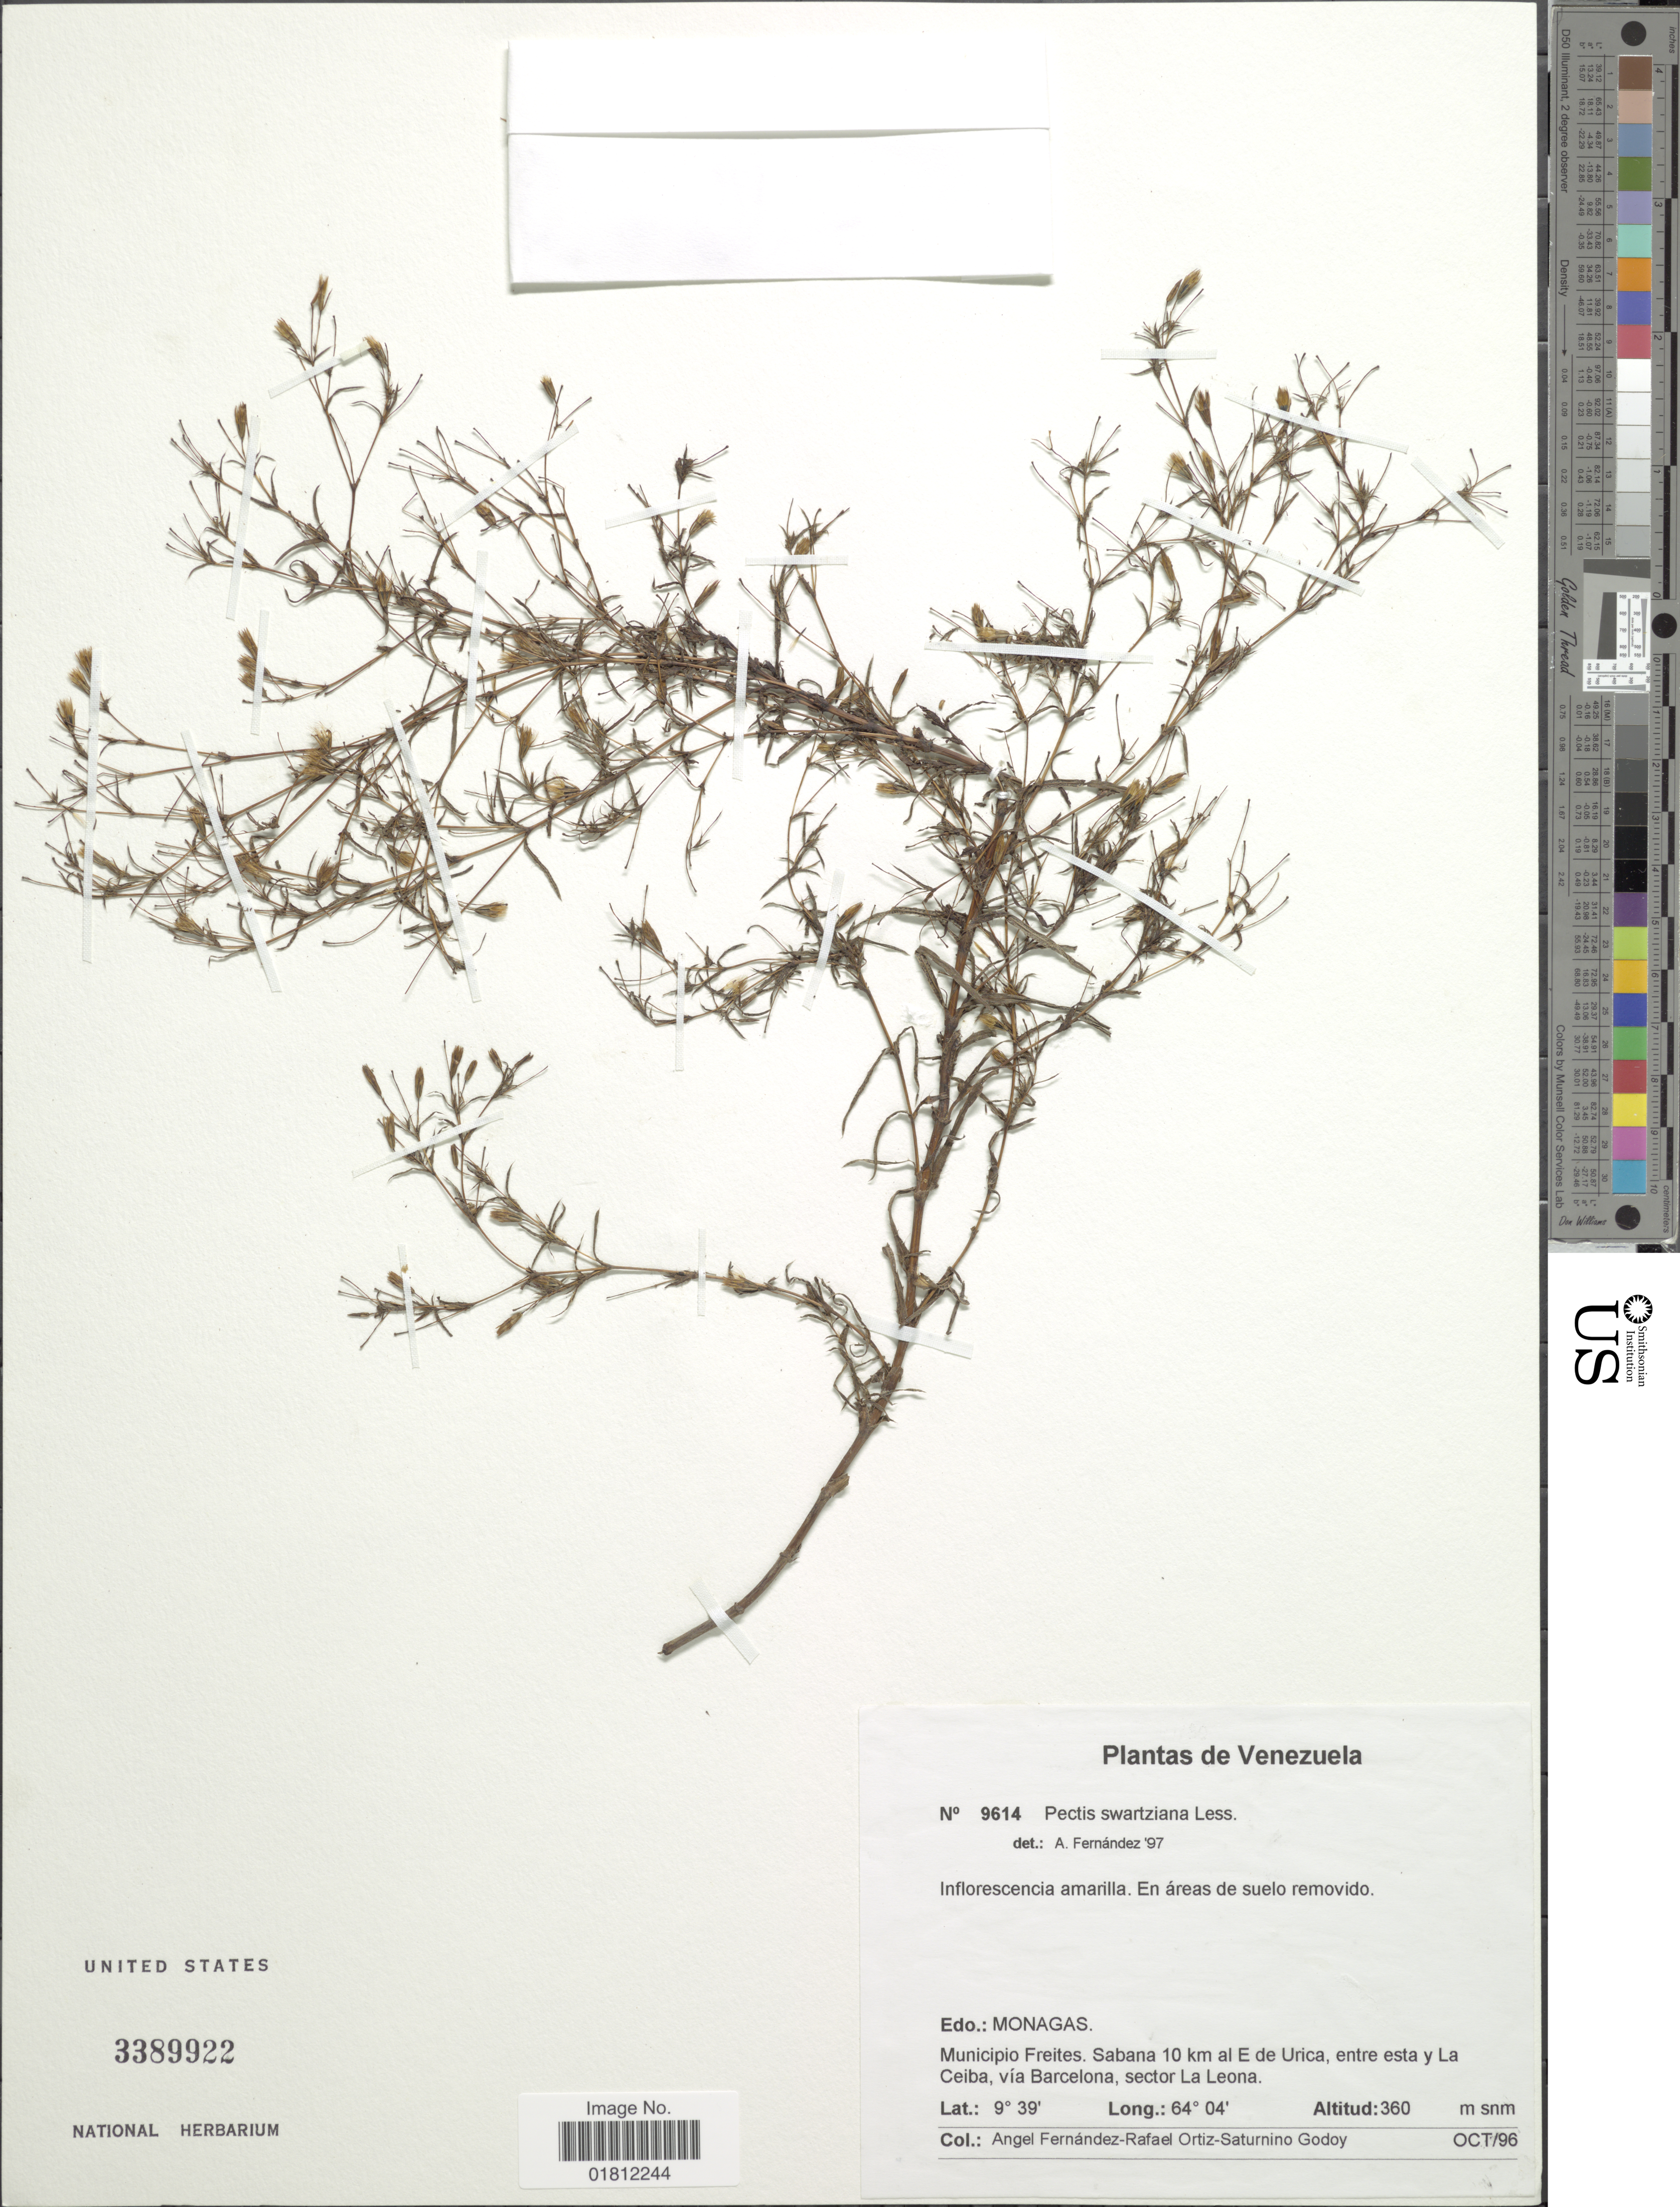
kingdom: Plantae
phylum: Tracheophyta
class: Magnoliopsida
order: Asterales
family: Asteraceae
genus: Pectis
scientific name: Pectis bonplandiana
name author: Kunth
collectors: A. Fernández-Rafael & O. Saturnino Godoy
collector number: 9614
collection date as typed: Transcribed d/m/y: /10/96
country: Venezuela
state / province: Monagas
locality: Edo.: Monagas, Municipio Freitas, Sabana 10 km al E de Urica, entre esta y La Ceiba, via Barcelona, sector La Leona.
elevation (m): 360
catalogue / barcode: US 3389922